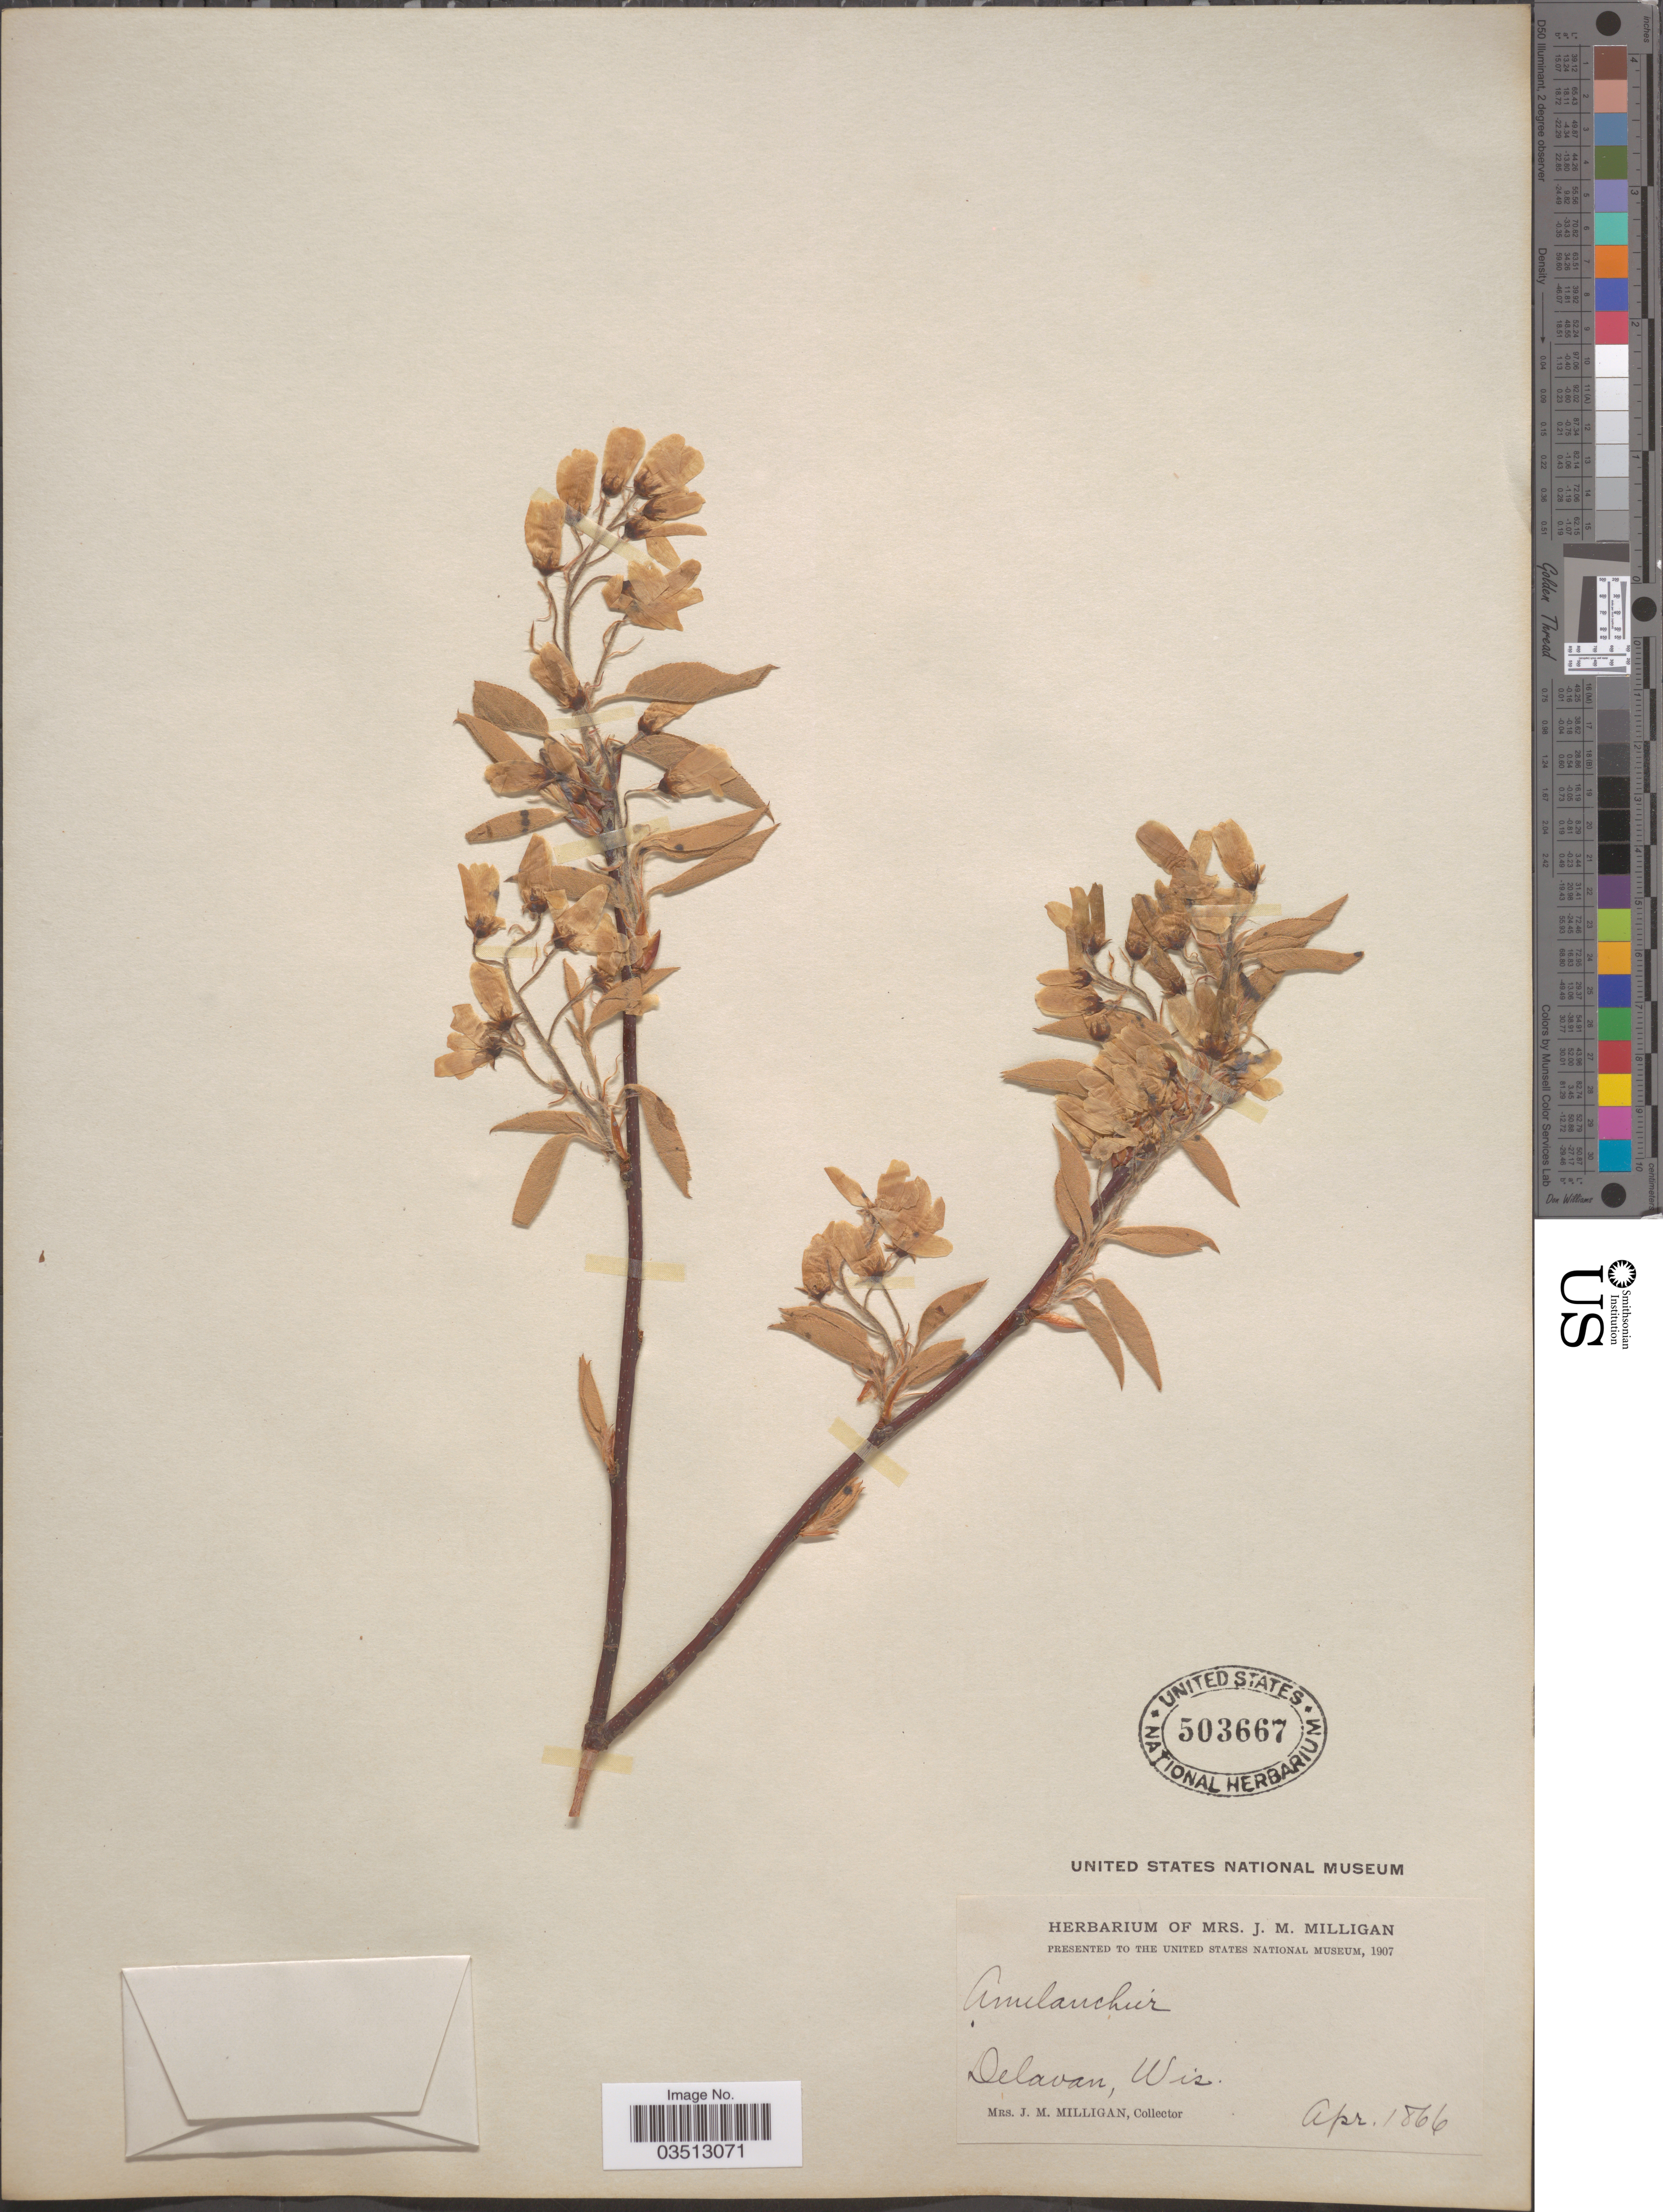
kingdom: Plantae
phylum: Tracheophyta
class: Magnoliopsida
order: Rosales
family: Rosaceae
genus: Amelanchier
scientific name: Amelanchier sp.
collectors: J. Milligan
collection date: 1866-04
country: United States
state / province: Wisconsin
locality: Delavan.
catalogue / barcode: US 503667